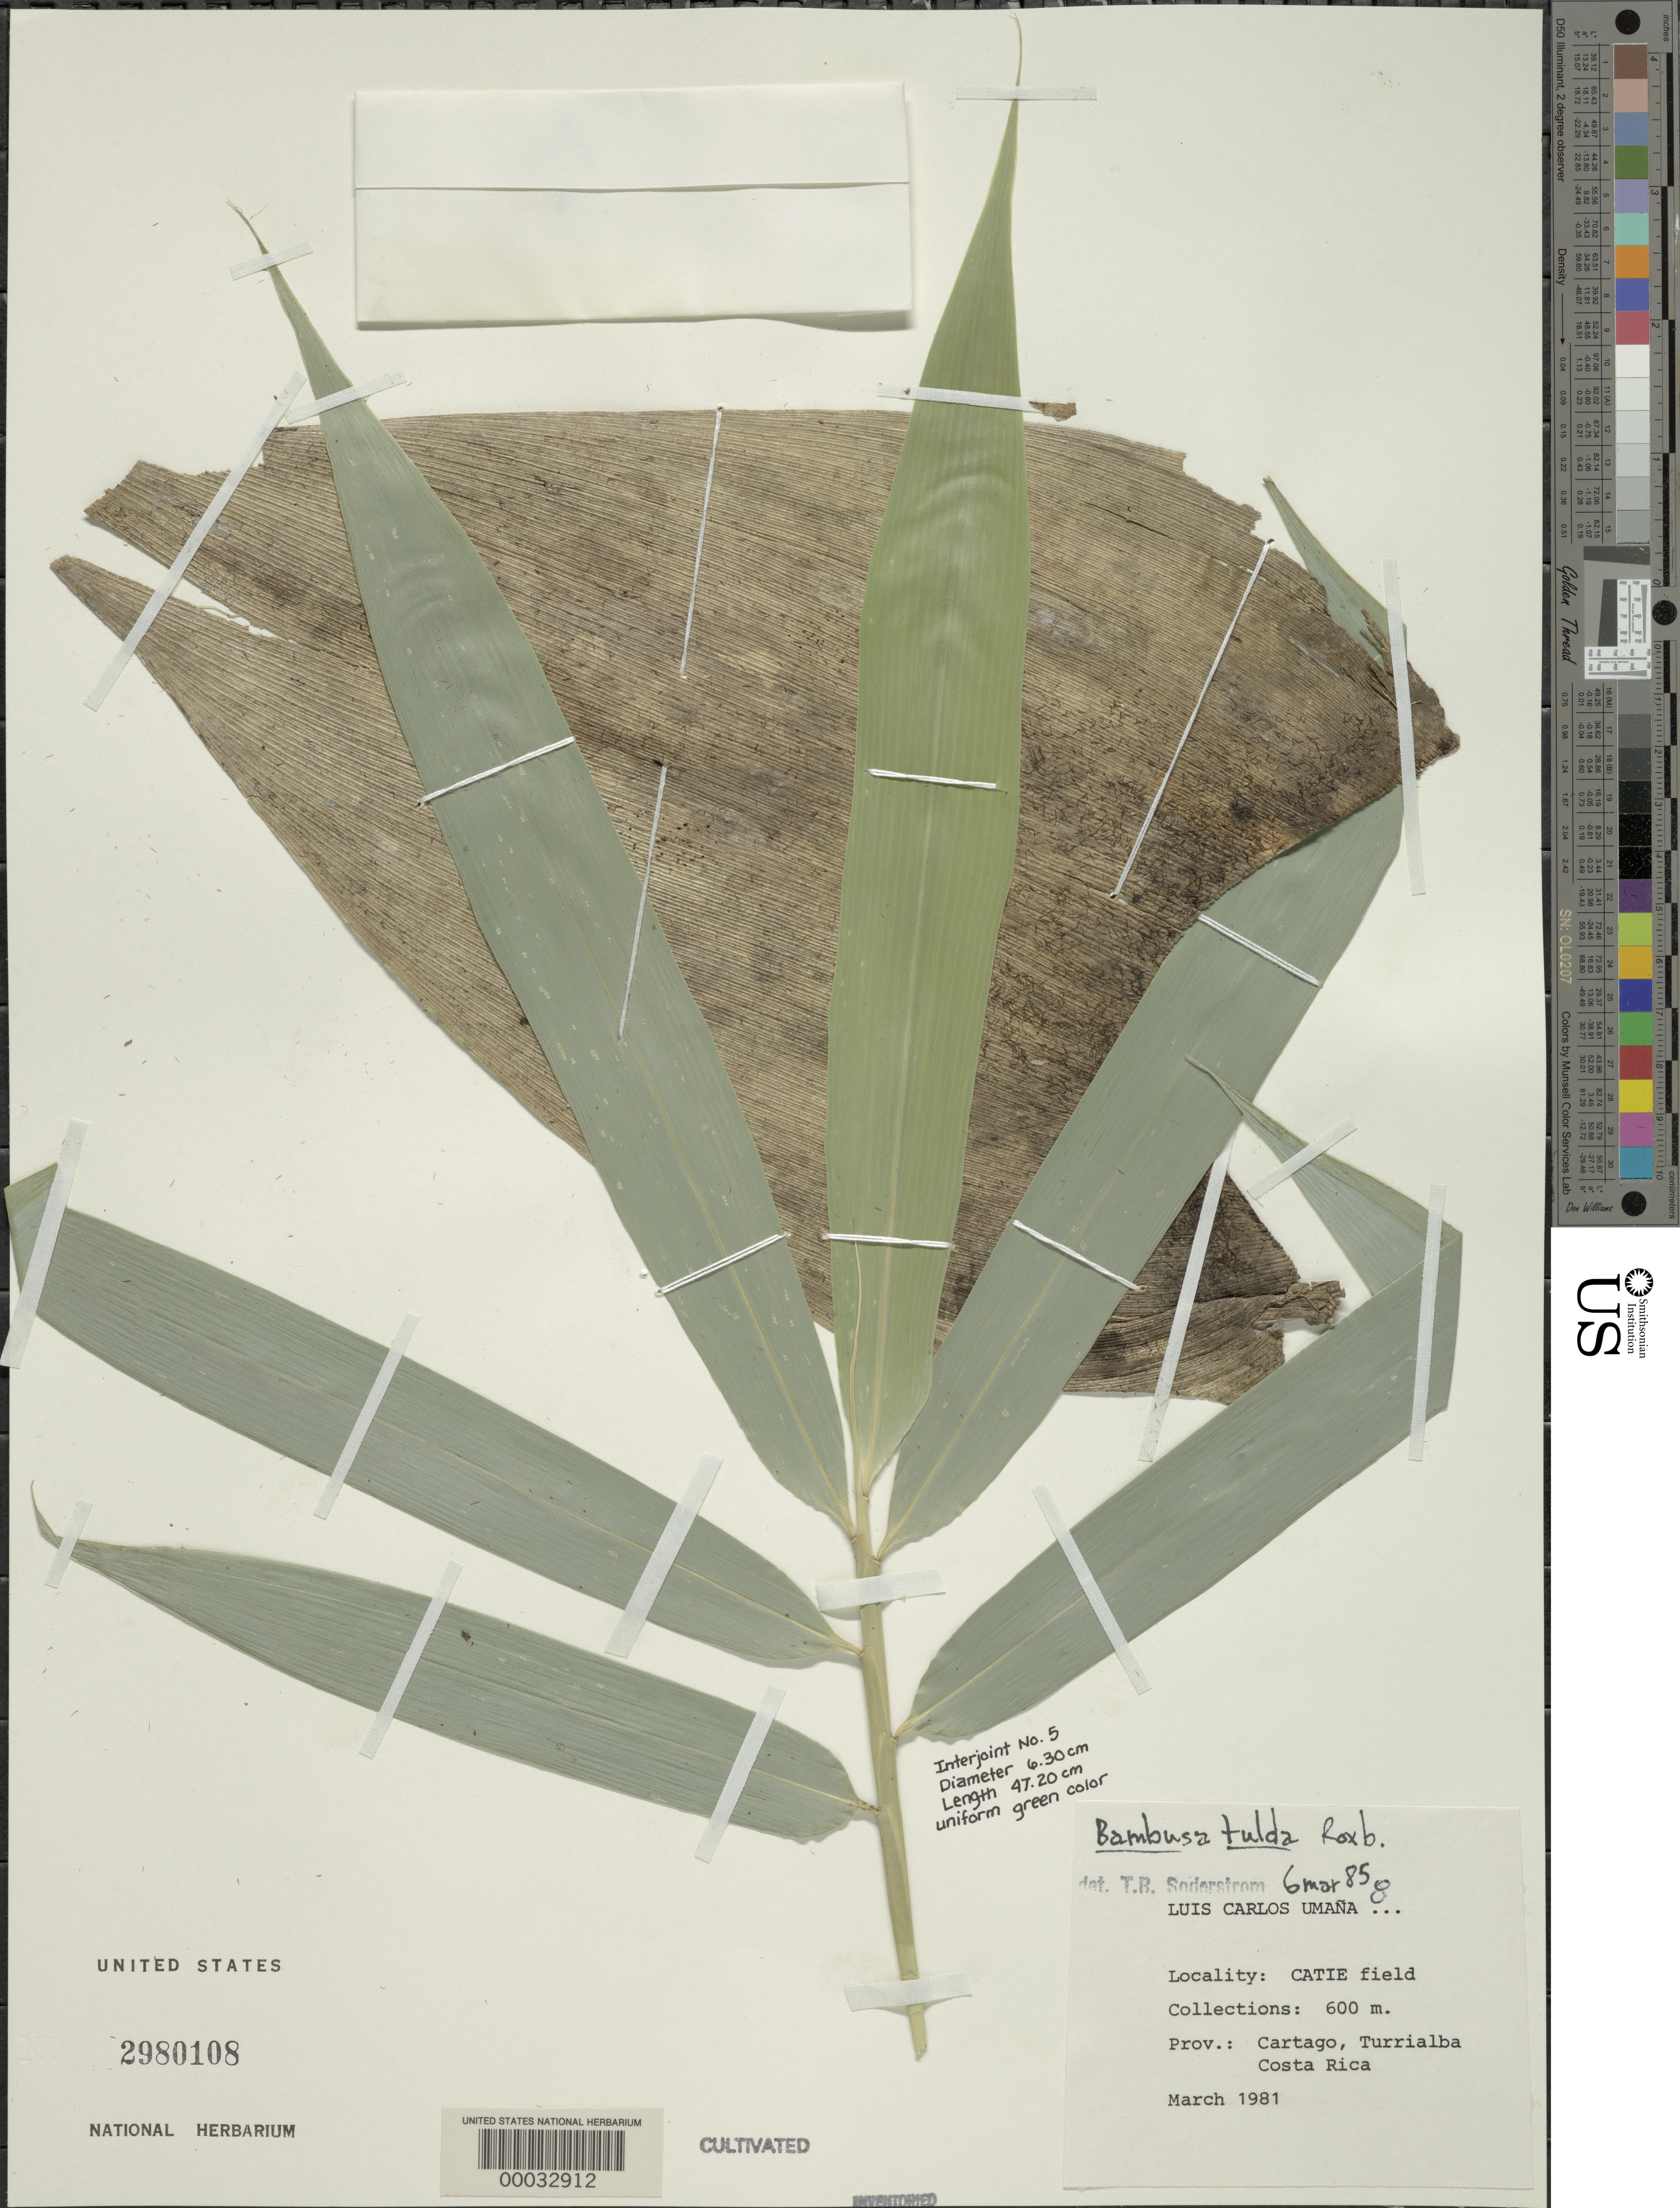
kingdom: Plantae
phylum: Tracheophyta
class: Liliopsida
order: Poales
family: Poaceae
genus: Bambusa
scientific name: Bambusa tulda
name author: Roxb.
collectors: L. C. Umaña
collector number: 8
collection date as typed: Mar 1981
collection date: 1981-03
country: Costa Rica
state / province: Cartago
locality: Catie field, Turrialba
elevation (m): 600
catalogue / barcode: US 2980108